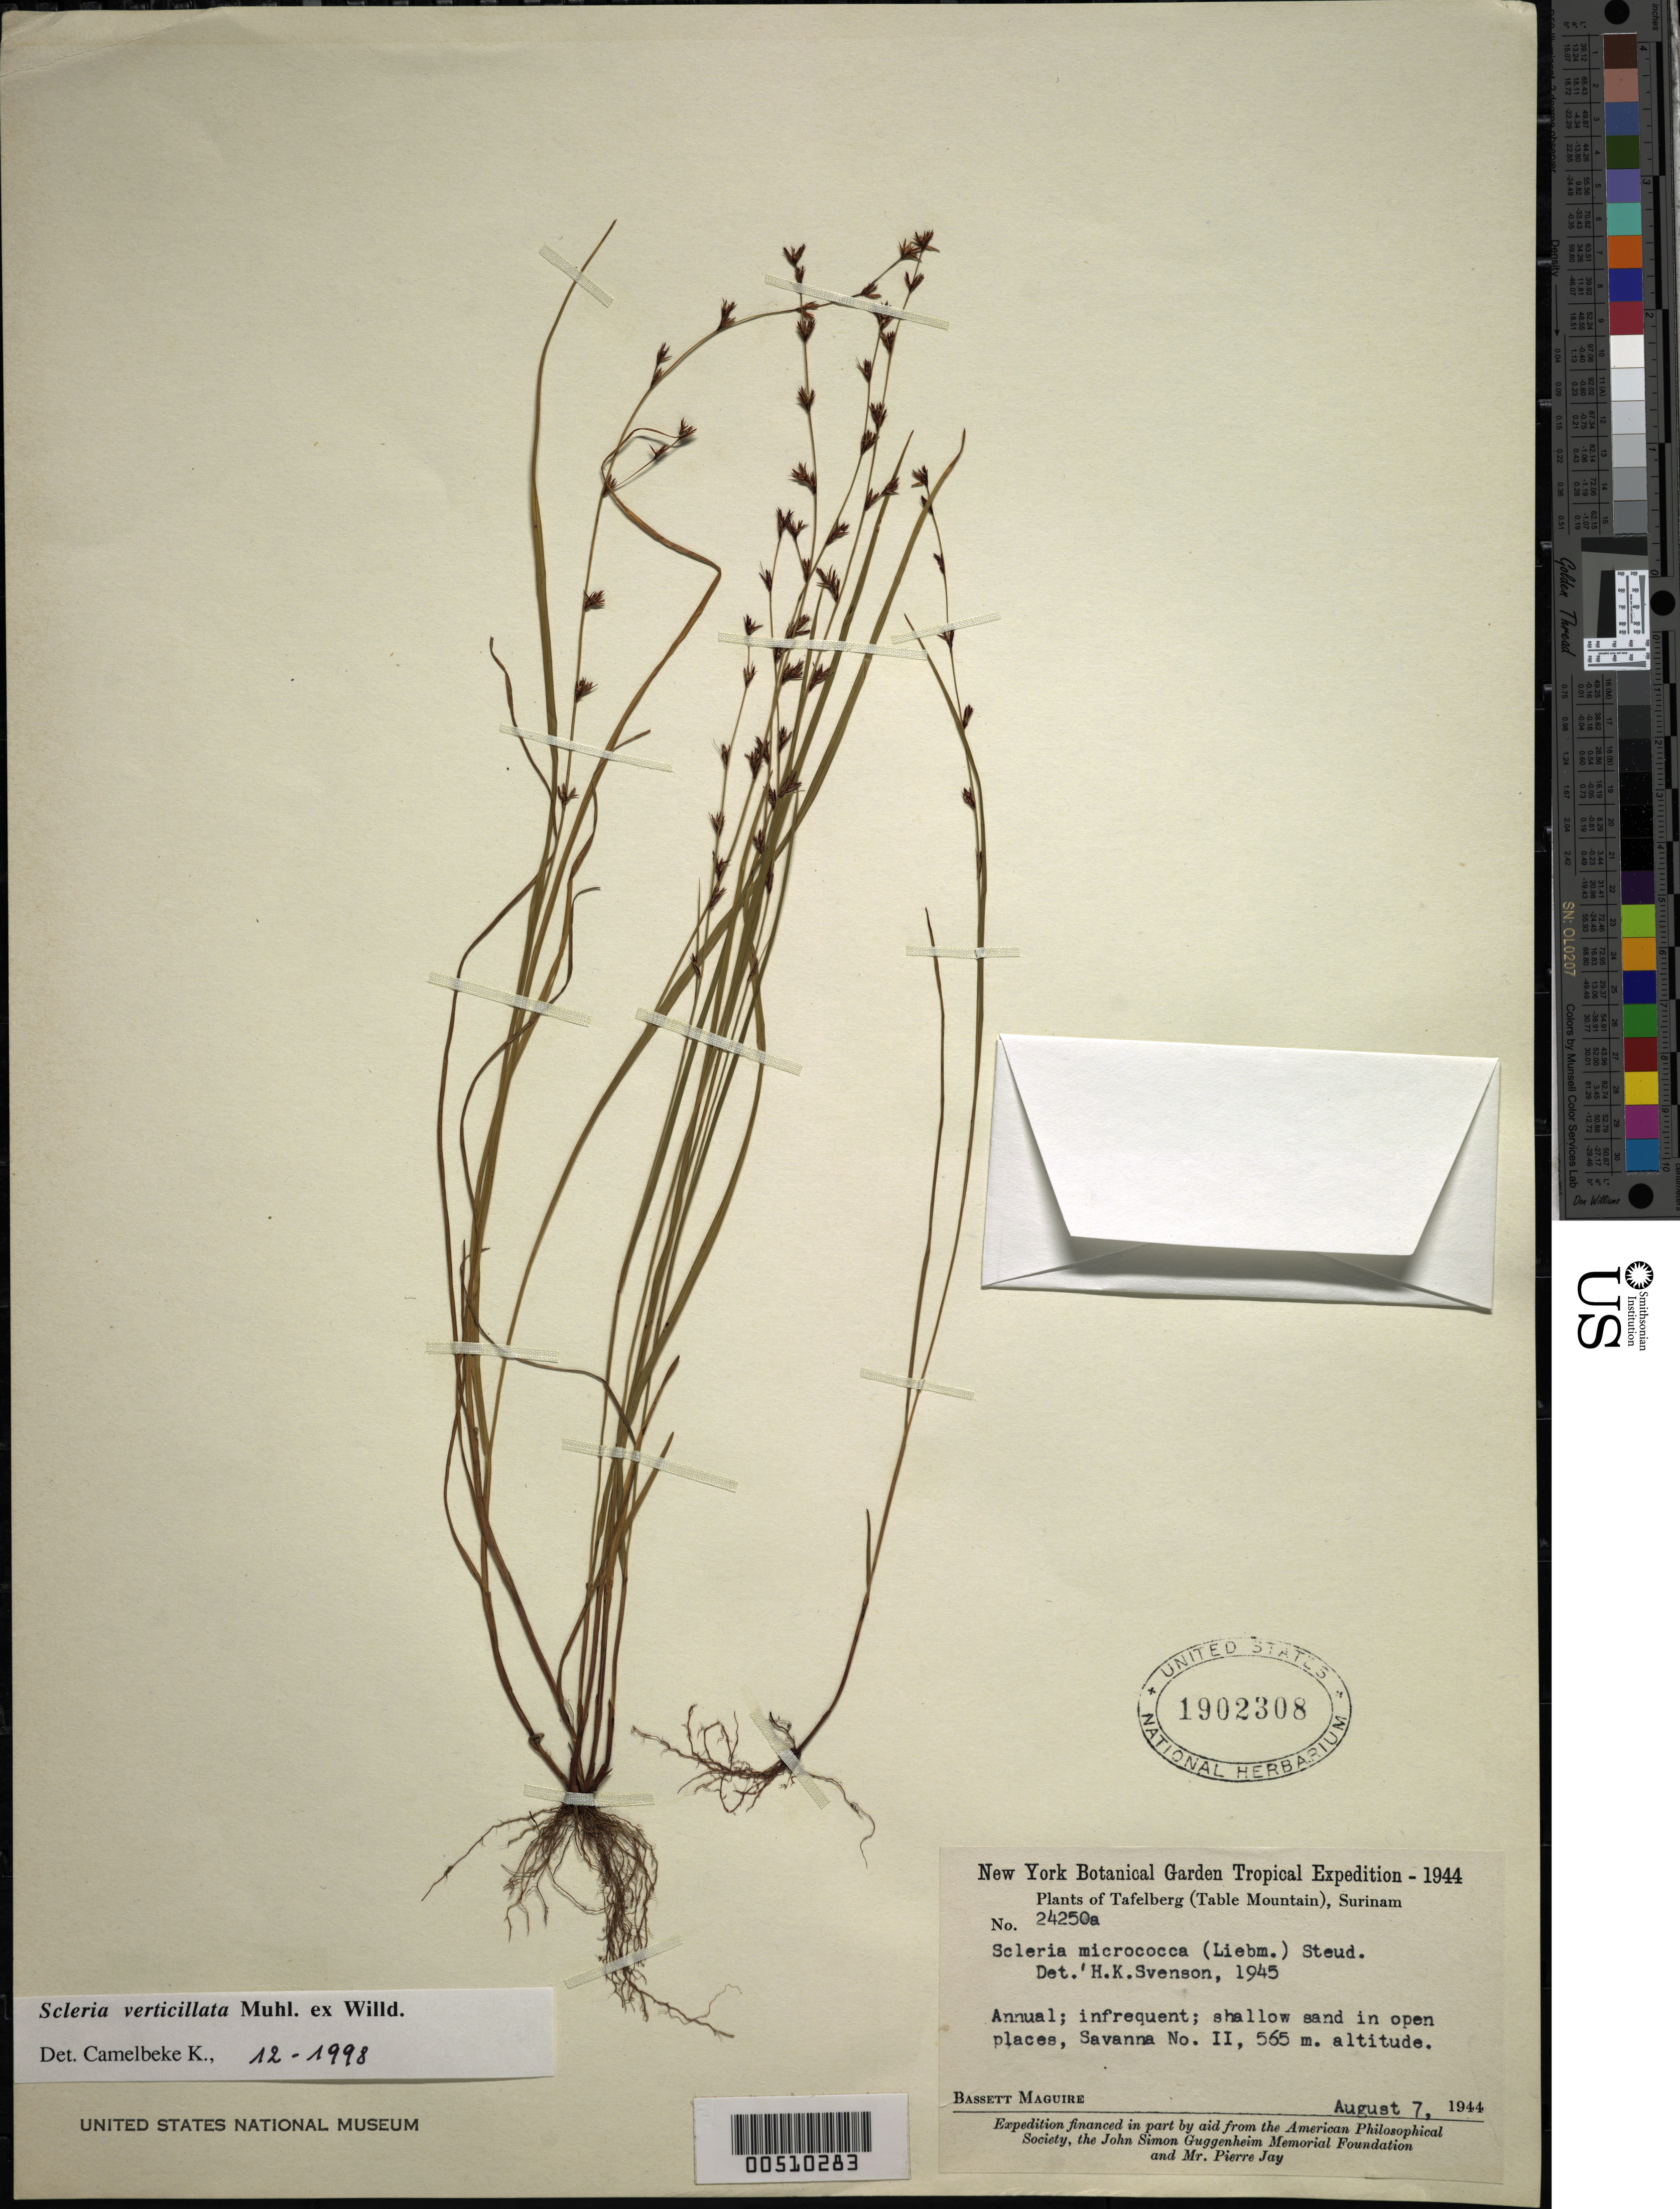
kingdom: Plantae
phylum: Tracheophyta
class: Liliopsida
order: Poales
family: Cyperaceae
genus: Scleria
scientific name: Scleria verticillata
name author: Muhl. ex Willd.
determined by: Camelbeke, K.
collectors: B. Maguire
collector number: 24250A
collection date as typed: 07 Aug 1944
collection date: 1944-08-07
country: Suriname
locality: Tafelberg (Table Mountain); Savanna No. II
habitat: Shallow sand in open places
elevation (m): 565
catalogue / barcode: US 1902308